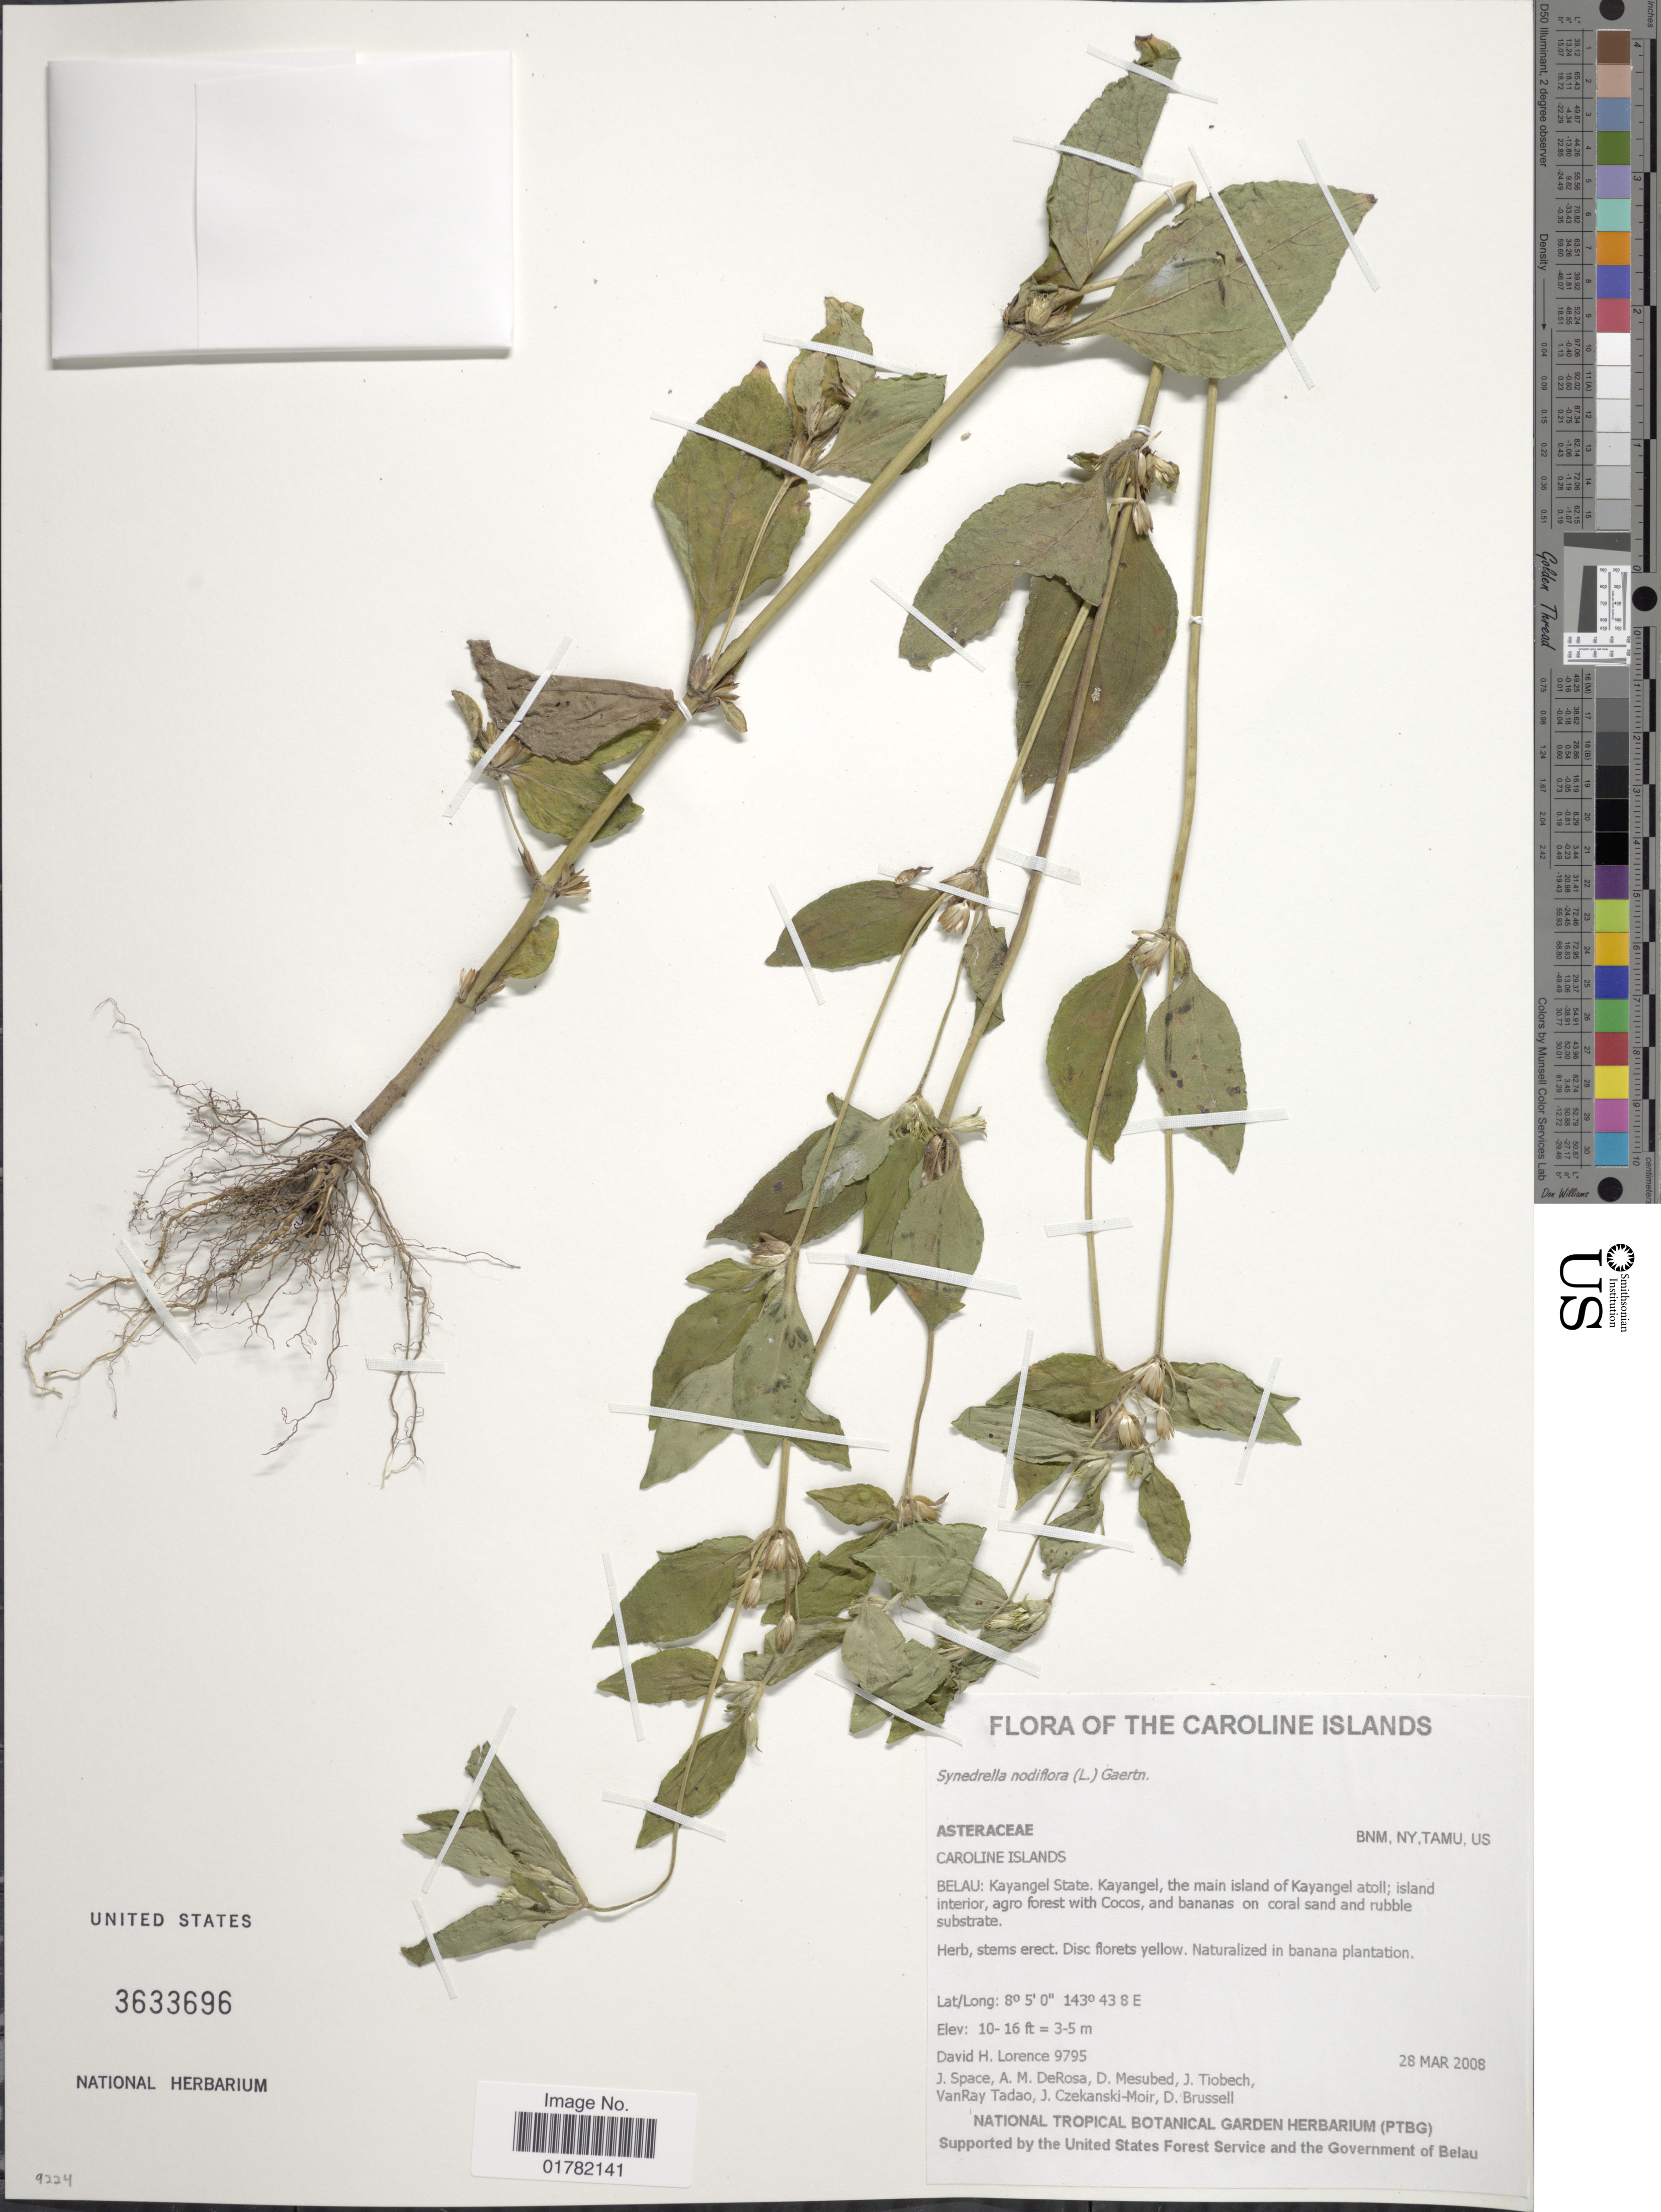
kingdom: Plantae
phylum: Tracheophyta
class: Magnoliopsida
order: Asterales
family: Asteraceae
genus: Synedrella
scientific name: Synedrella nodiflora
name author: (L.) Gaertn.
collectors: D. Lorence, J. Space, A. DeRosa, D. Mesubed & et al.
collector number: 9795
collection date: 2008-03-28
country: Palau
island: Ngcheangel [Kayangel] Atoll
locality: Kayangel State, Kayangel, the main island of Kayangel atoll; island interior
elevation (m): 3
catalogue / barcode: US 3633696